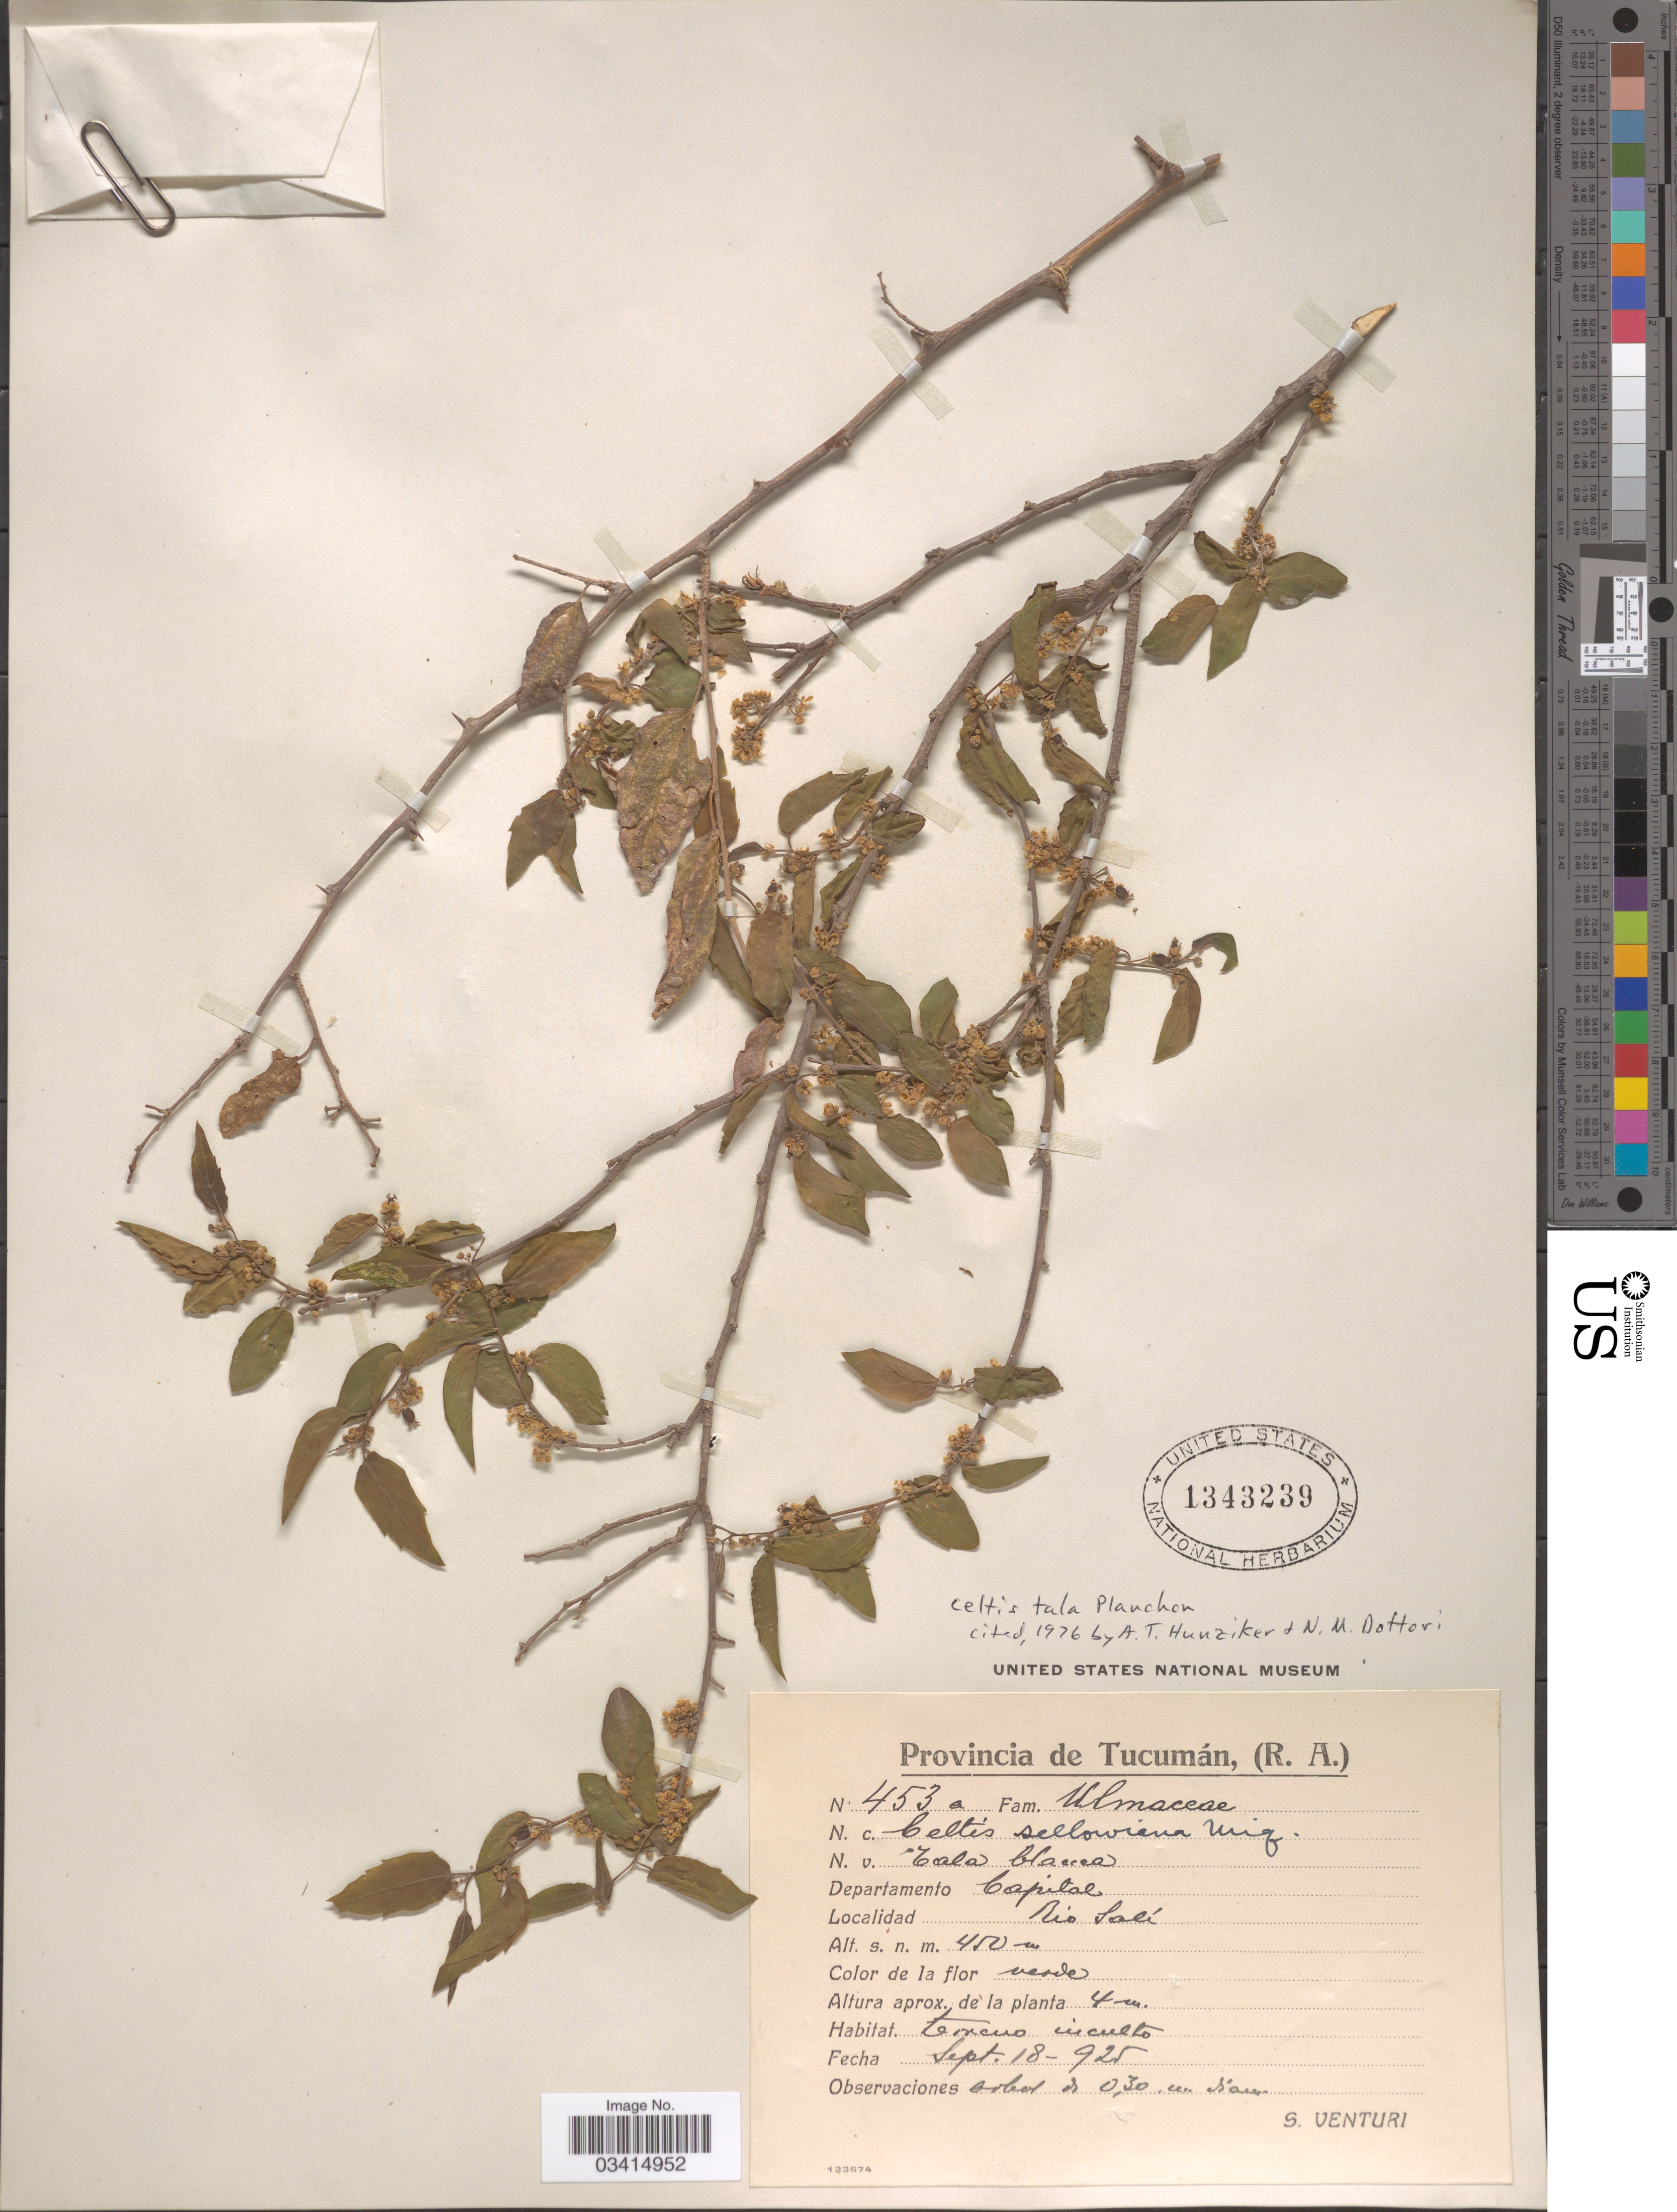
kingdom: Plantae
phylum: Tracheophyta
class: Magnoliopsida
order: Rosales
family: Cannabaceae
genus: Celtis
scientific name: Celtis tala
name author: Gillies ex Planch.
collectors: S. Venturi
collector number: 453a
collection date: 1925-09-18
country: Argentina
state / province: Tucuman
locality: Departamento Capital. Rio Salí.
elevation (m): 450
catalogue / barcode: US 1343239